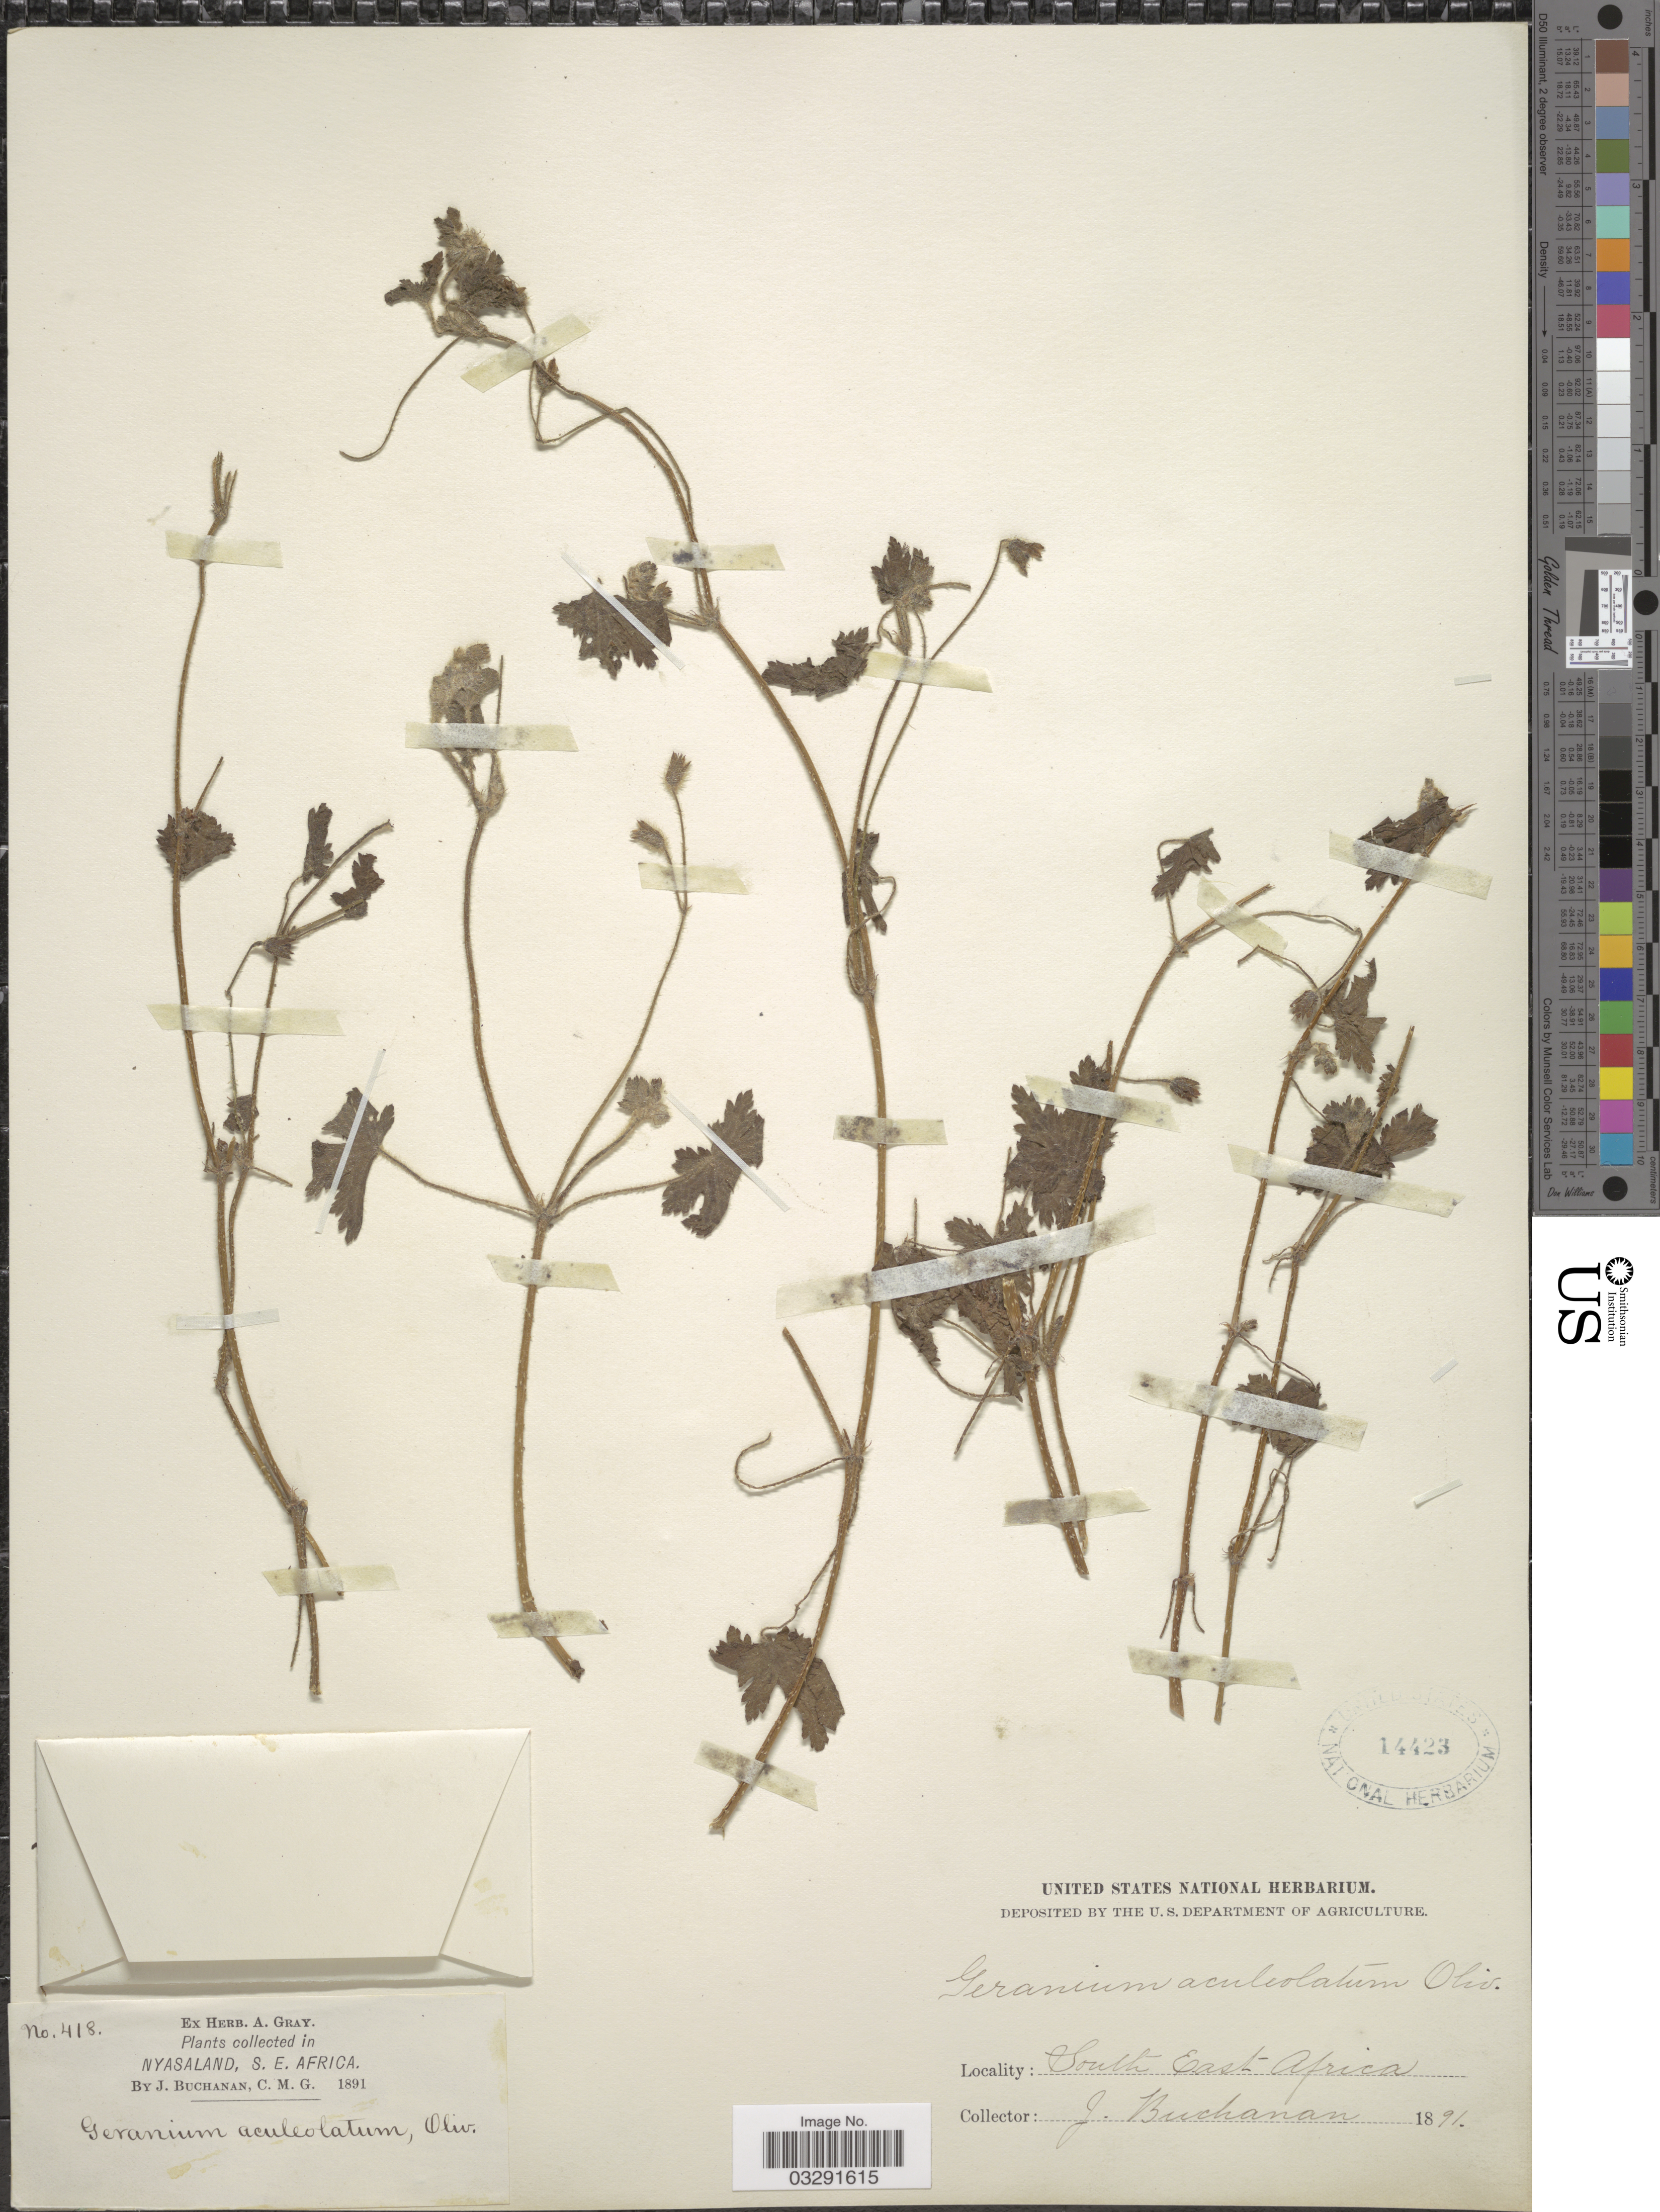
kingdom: Plantae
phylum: Tracheophyta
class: Magnoliopsida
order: Geraniales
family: Geraniaceae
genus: Geranium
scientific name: Geranium aculeolatum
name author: Oliv.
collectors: J. Buchanan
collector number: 418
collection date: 1891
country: Malawi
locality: Nyasaland. South East Africa.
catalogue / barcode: US 14423